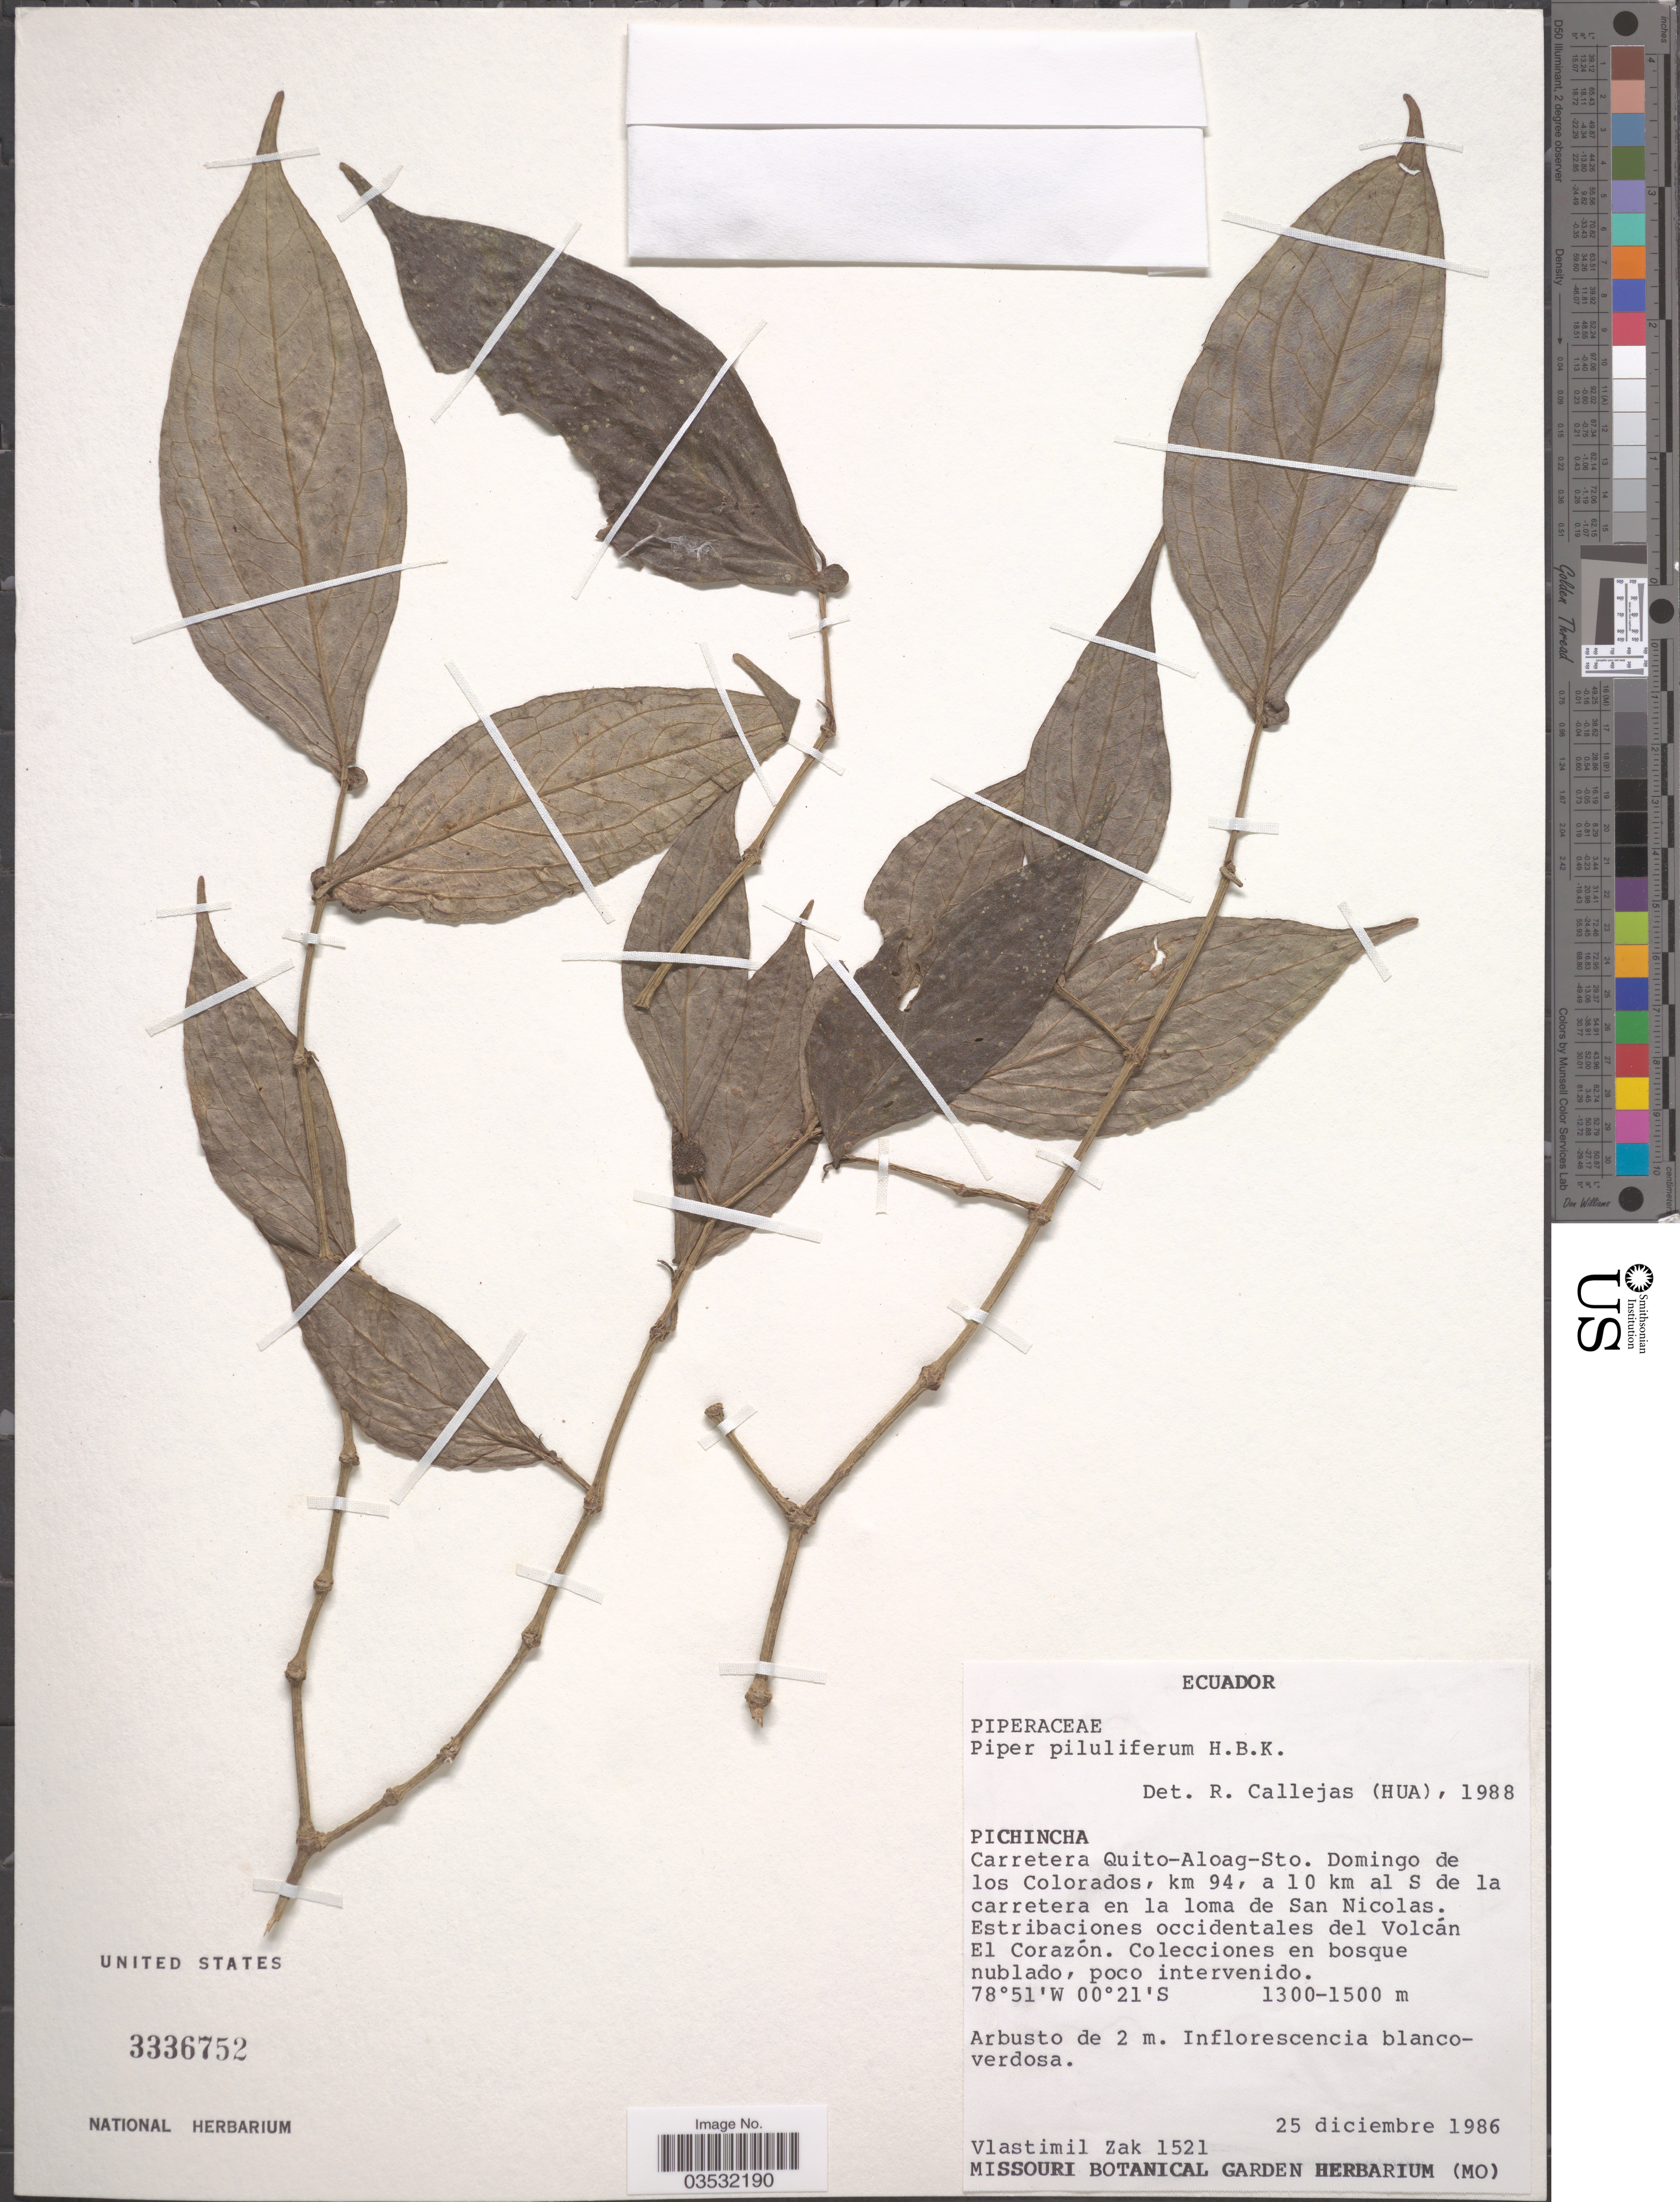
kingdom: Plantae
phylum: Tracheophyta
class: Magnoliopsida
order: Piperales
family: Piperaceae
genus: Piper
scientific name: Piper piluliferum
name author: Kunth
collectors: V. Zak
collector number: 1521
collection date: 1986-12-25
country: Ecuador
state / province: Pichincha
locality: Carretera Quito-Aloag-Sto. Domingo de los Colorados, km 94, a 10 km al S de la carretera en la loma de San Nicolas. Estribaciones occidentales del Volcán El Corazón.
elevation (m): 1300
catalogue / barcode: US 3336752